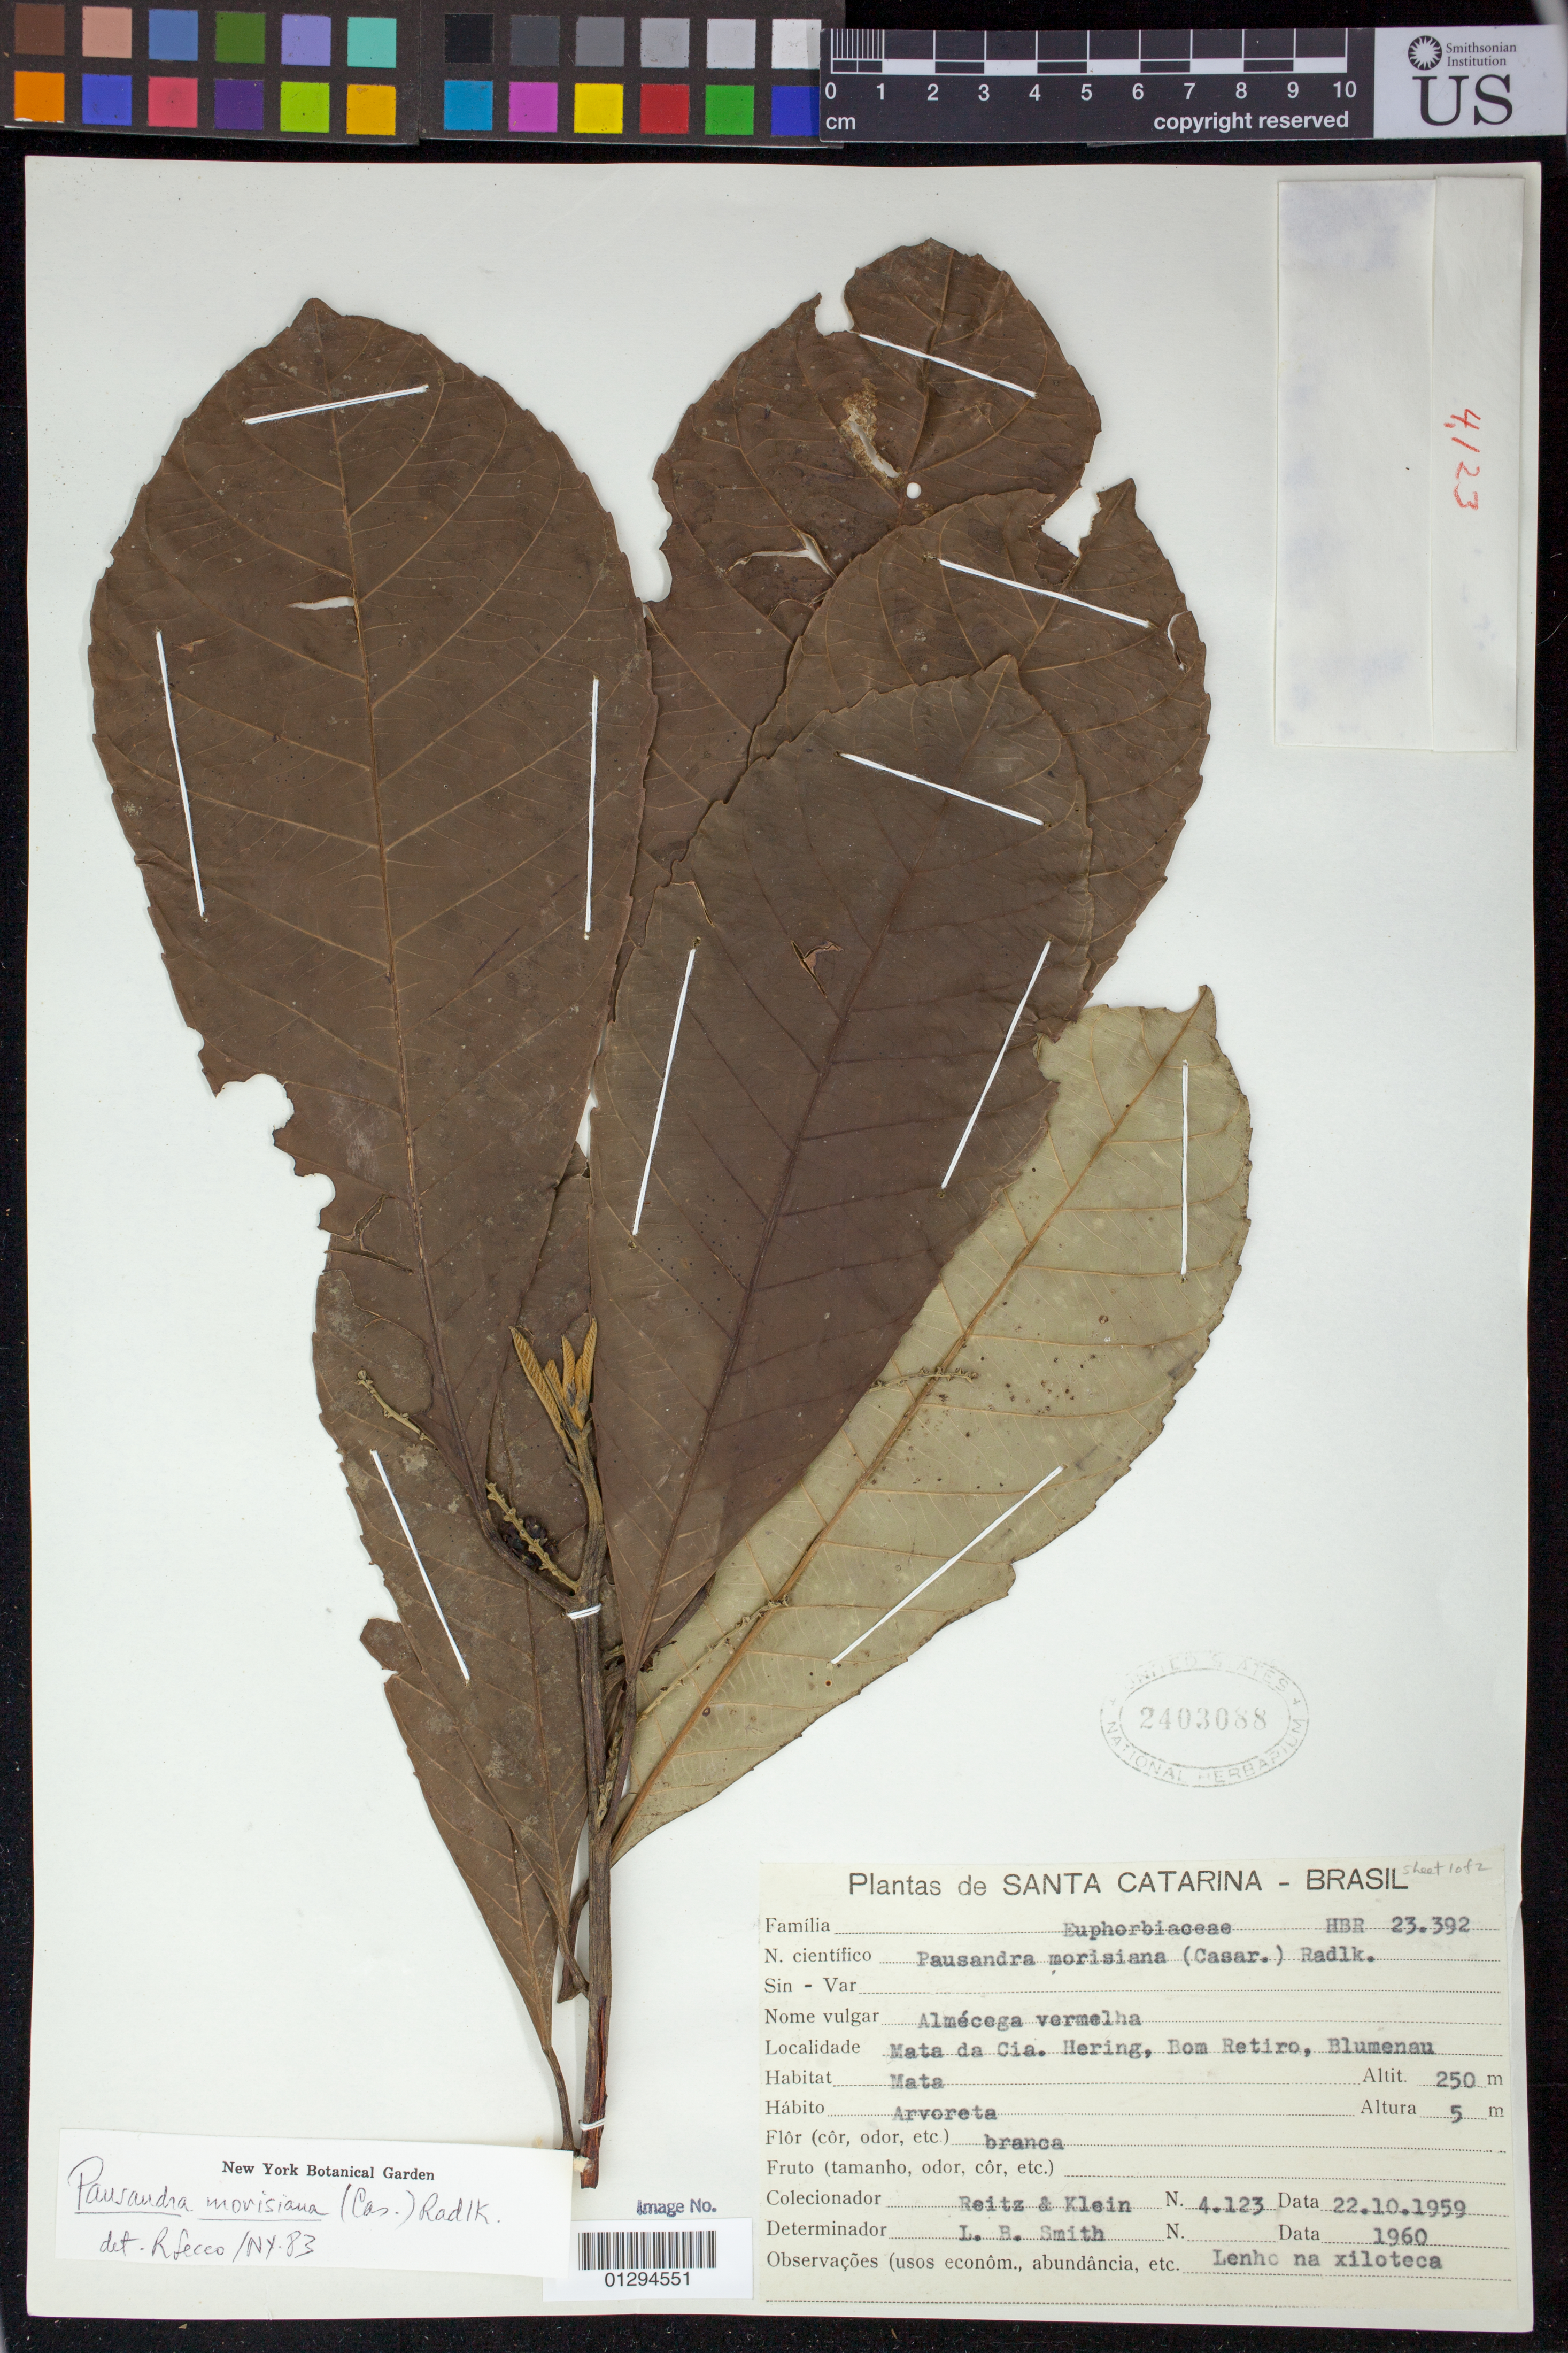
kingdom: Plantae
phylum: Tracheophyta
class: Magnoliopsida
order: Malpighiales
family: Euphorbiaceae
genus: Pausandra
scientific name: Pausandra morisiana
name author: (Casar.) Radlk.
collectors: -- Reitz & Klein, --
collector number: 4123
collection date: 1959-10-22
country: Brazil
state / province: Santa Catarina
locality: Mata da Cia. Hering, Bom Retiro, Blumenau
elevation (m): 250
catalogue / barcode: US 2403088